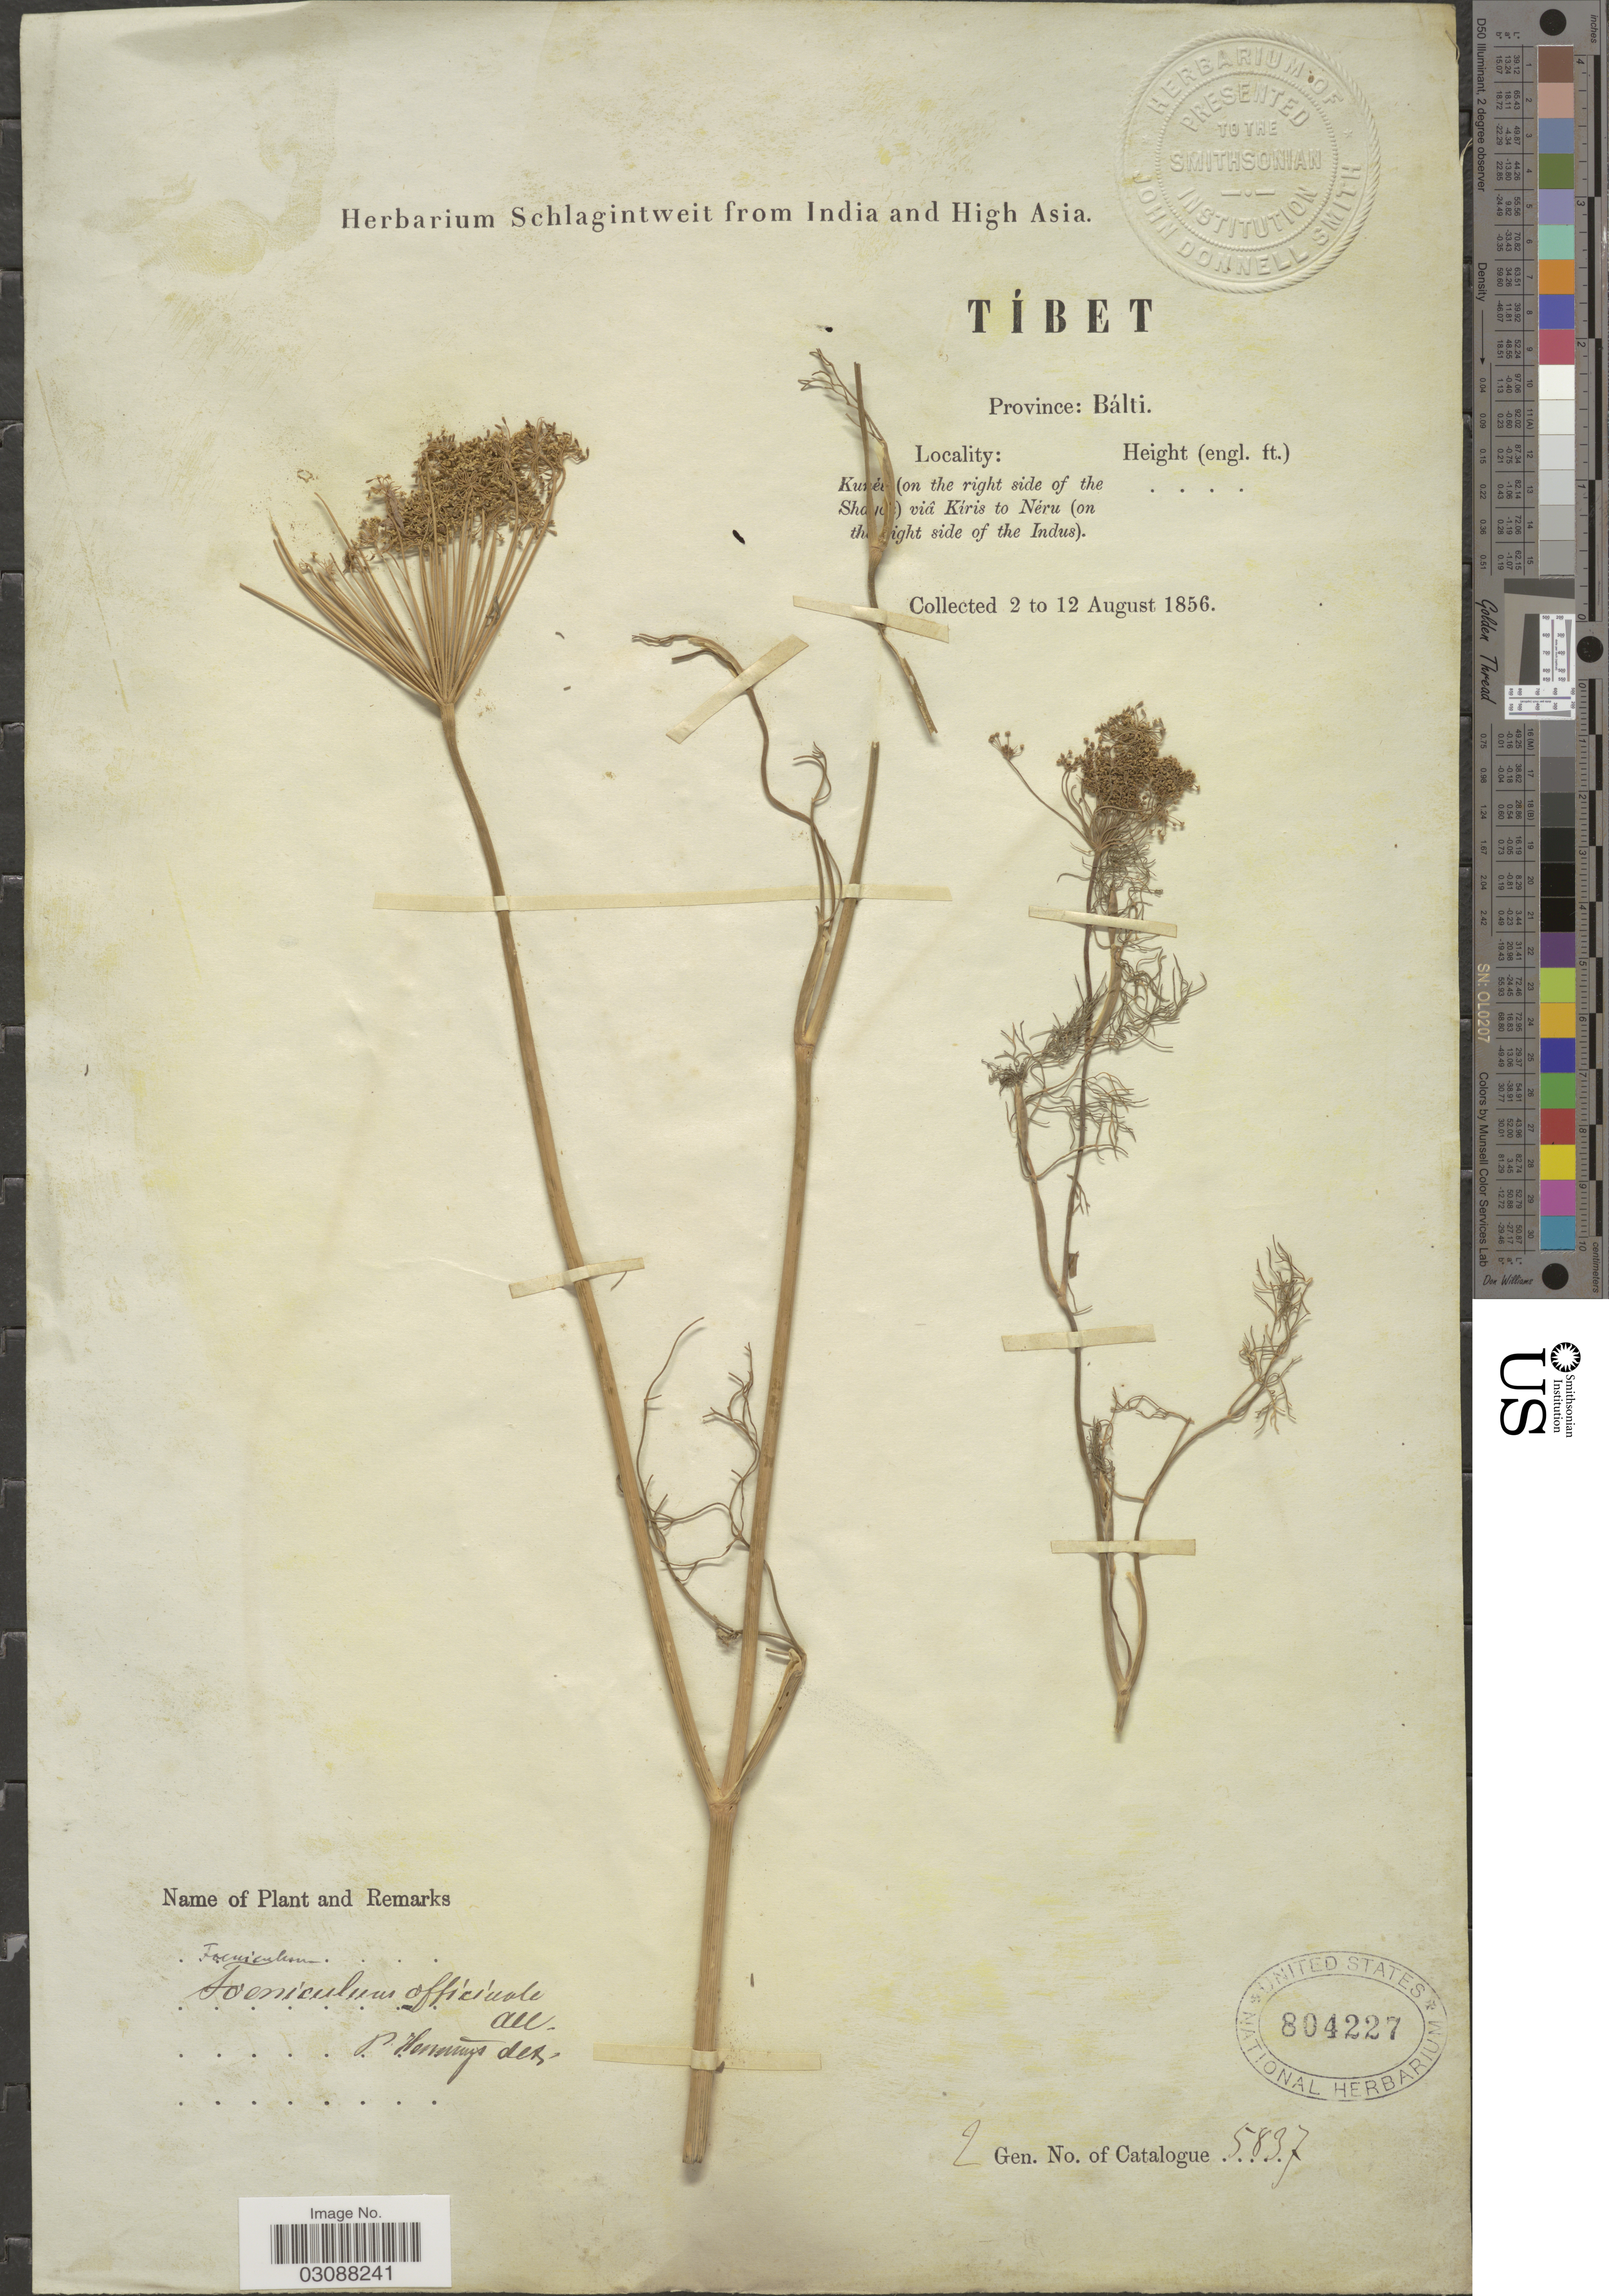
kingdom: Plantae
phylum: Tracheophyta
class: Magnoliopsida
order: Apiales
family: Apiaceae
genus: Foeniculum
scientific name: Foeniculum vulgare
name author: Mill.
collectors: ex herb. Schlagintweit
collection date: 1856-08-02/1856-08-12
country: China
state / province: Xizang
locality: Tíbet. Province: Bálti. Ku[illegible text] (on the right sie of the Sha[illegible text]) viâ Kíris to Néru (on the [illegible text]ight side of the Indus).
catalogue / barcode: US 804227